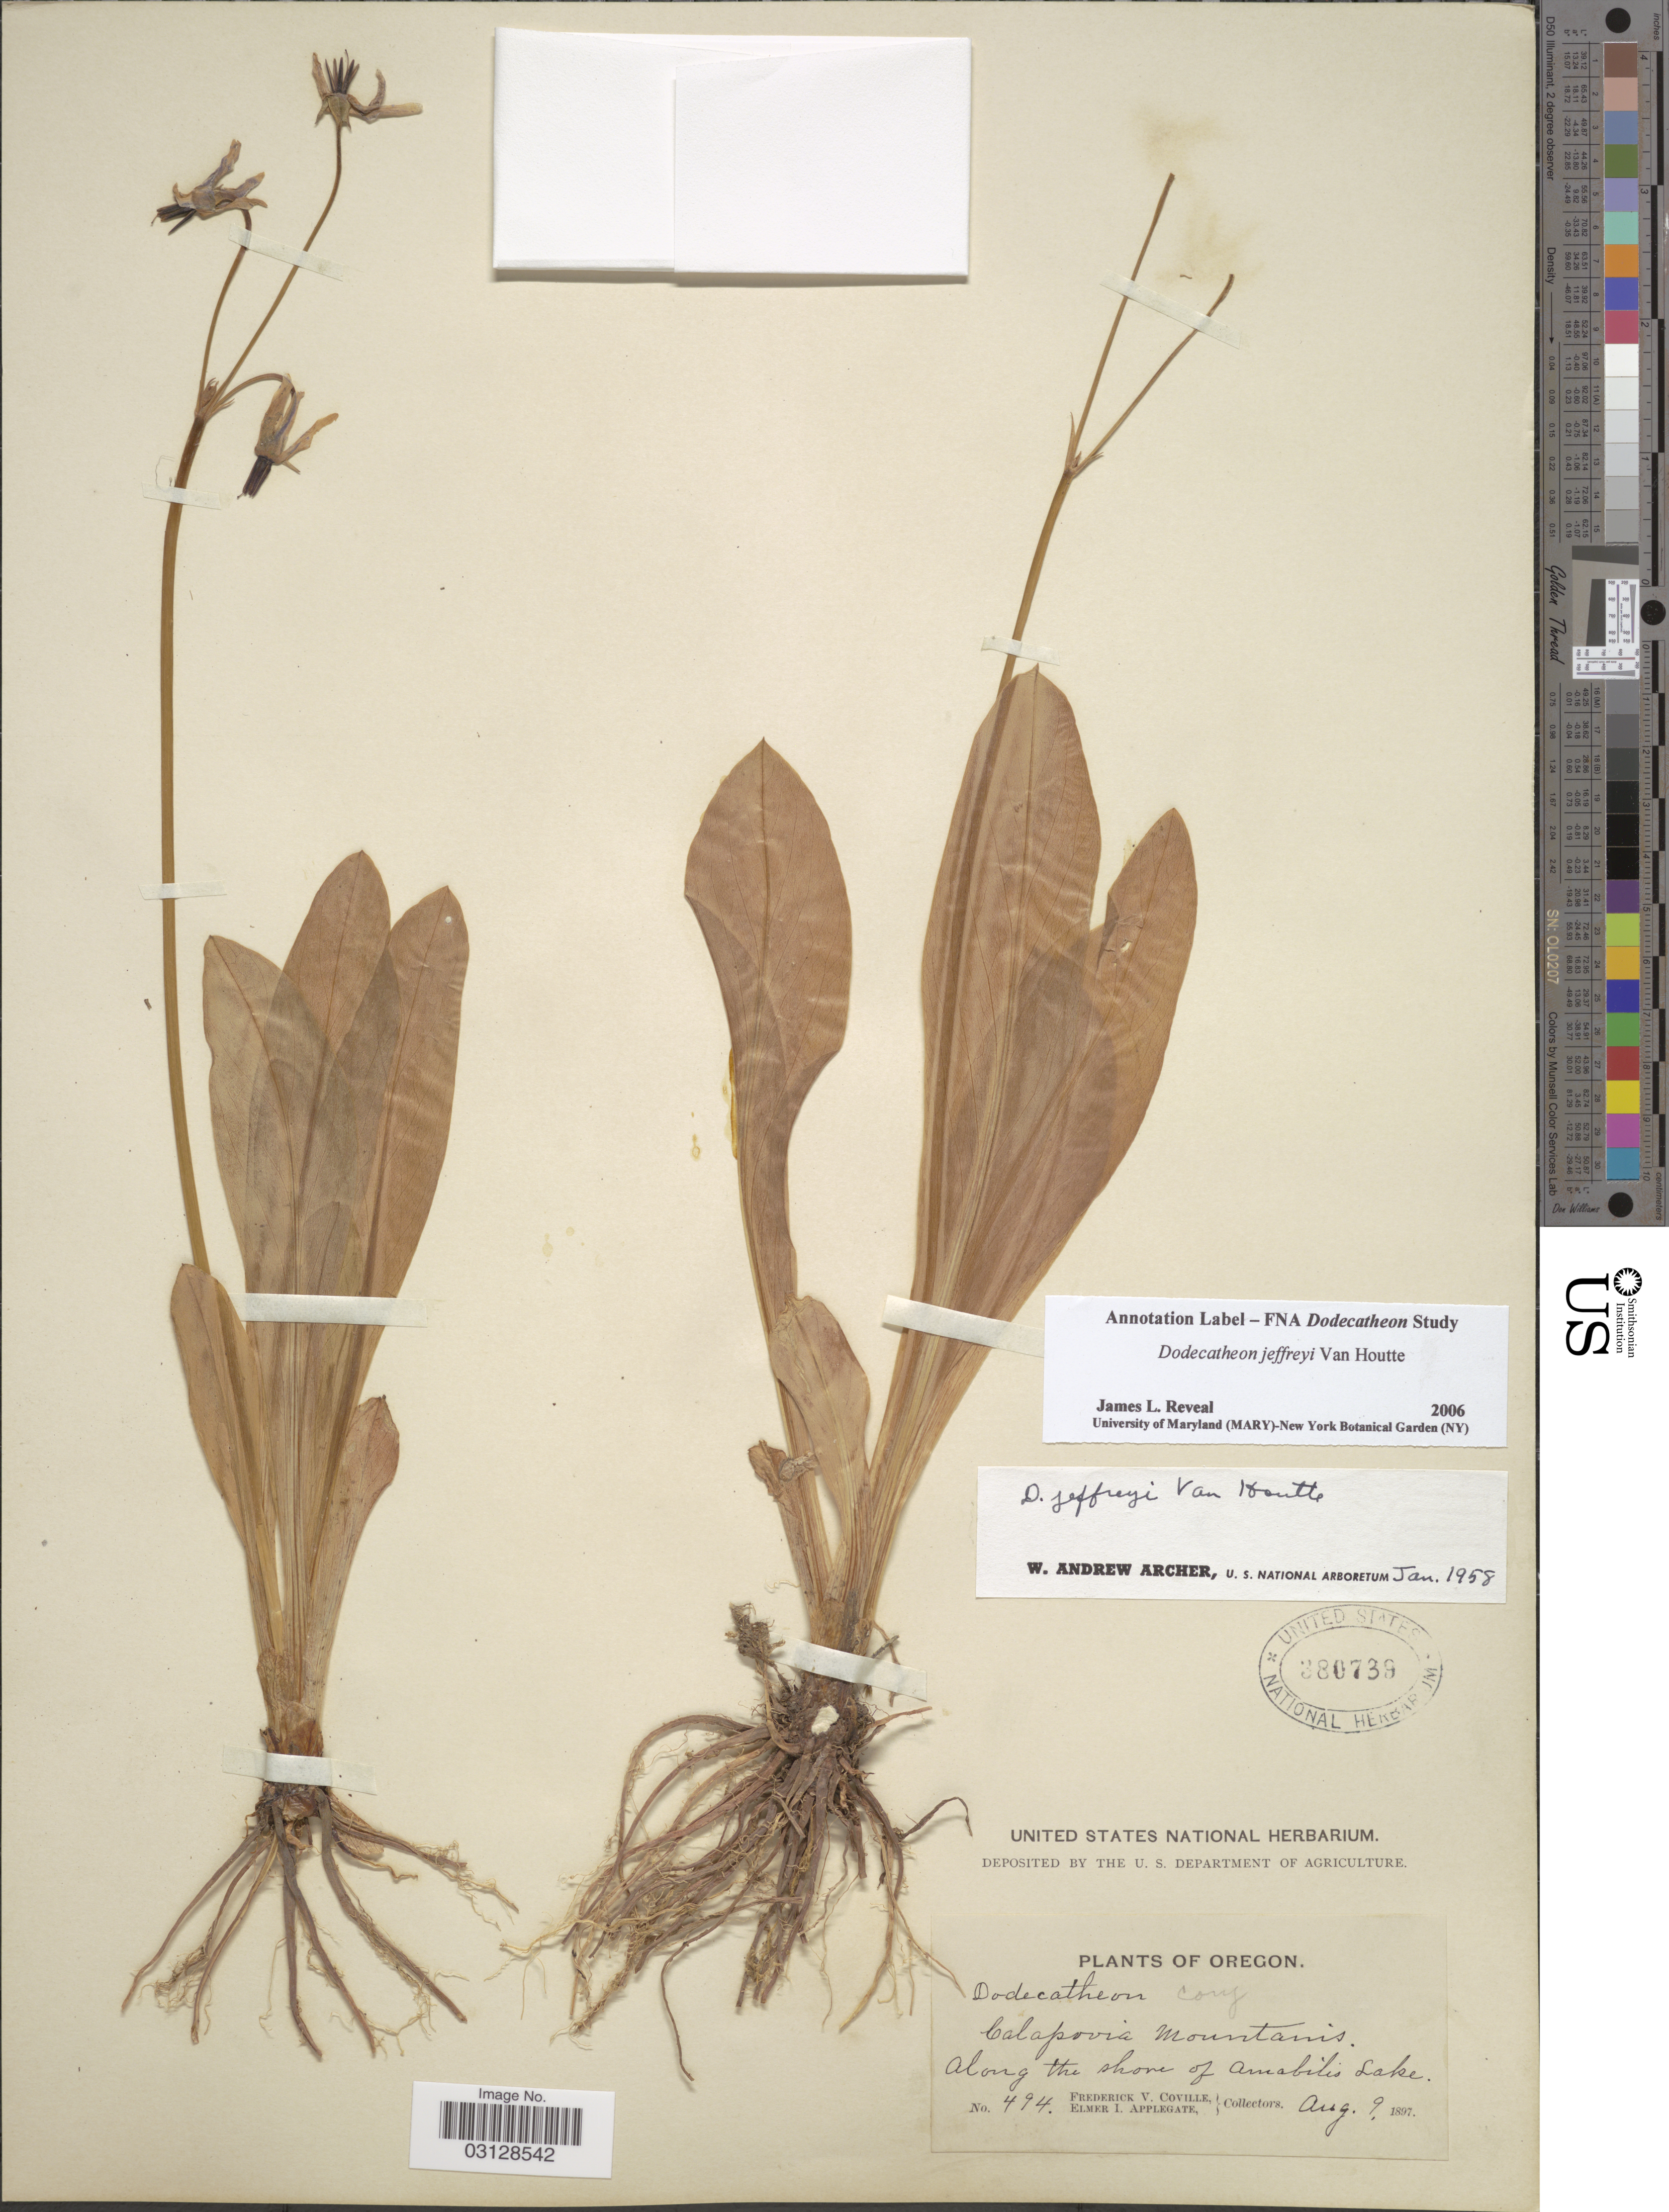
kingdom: Plantae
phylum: Tracheophyta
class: Magnoliopsida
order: Ericales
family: Primulaceae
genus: Dodecatheon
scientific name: Dodecatheon jeffreyi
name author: Van Houtte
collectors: F. V. Coville & E. I. Applegate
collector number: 494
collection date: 1897-08-09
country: United States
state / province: Oregon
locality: Calapooia Mountains. Along the shore of Amabilis Lake.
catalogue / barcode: US 380739